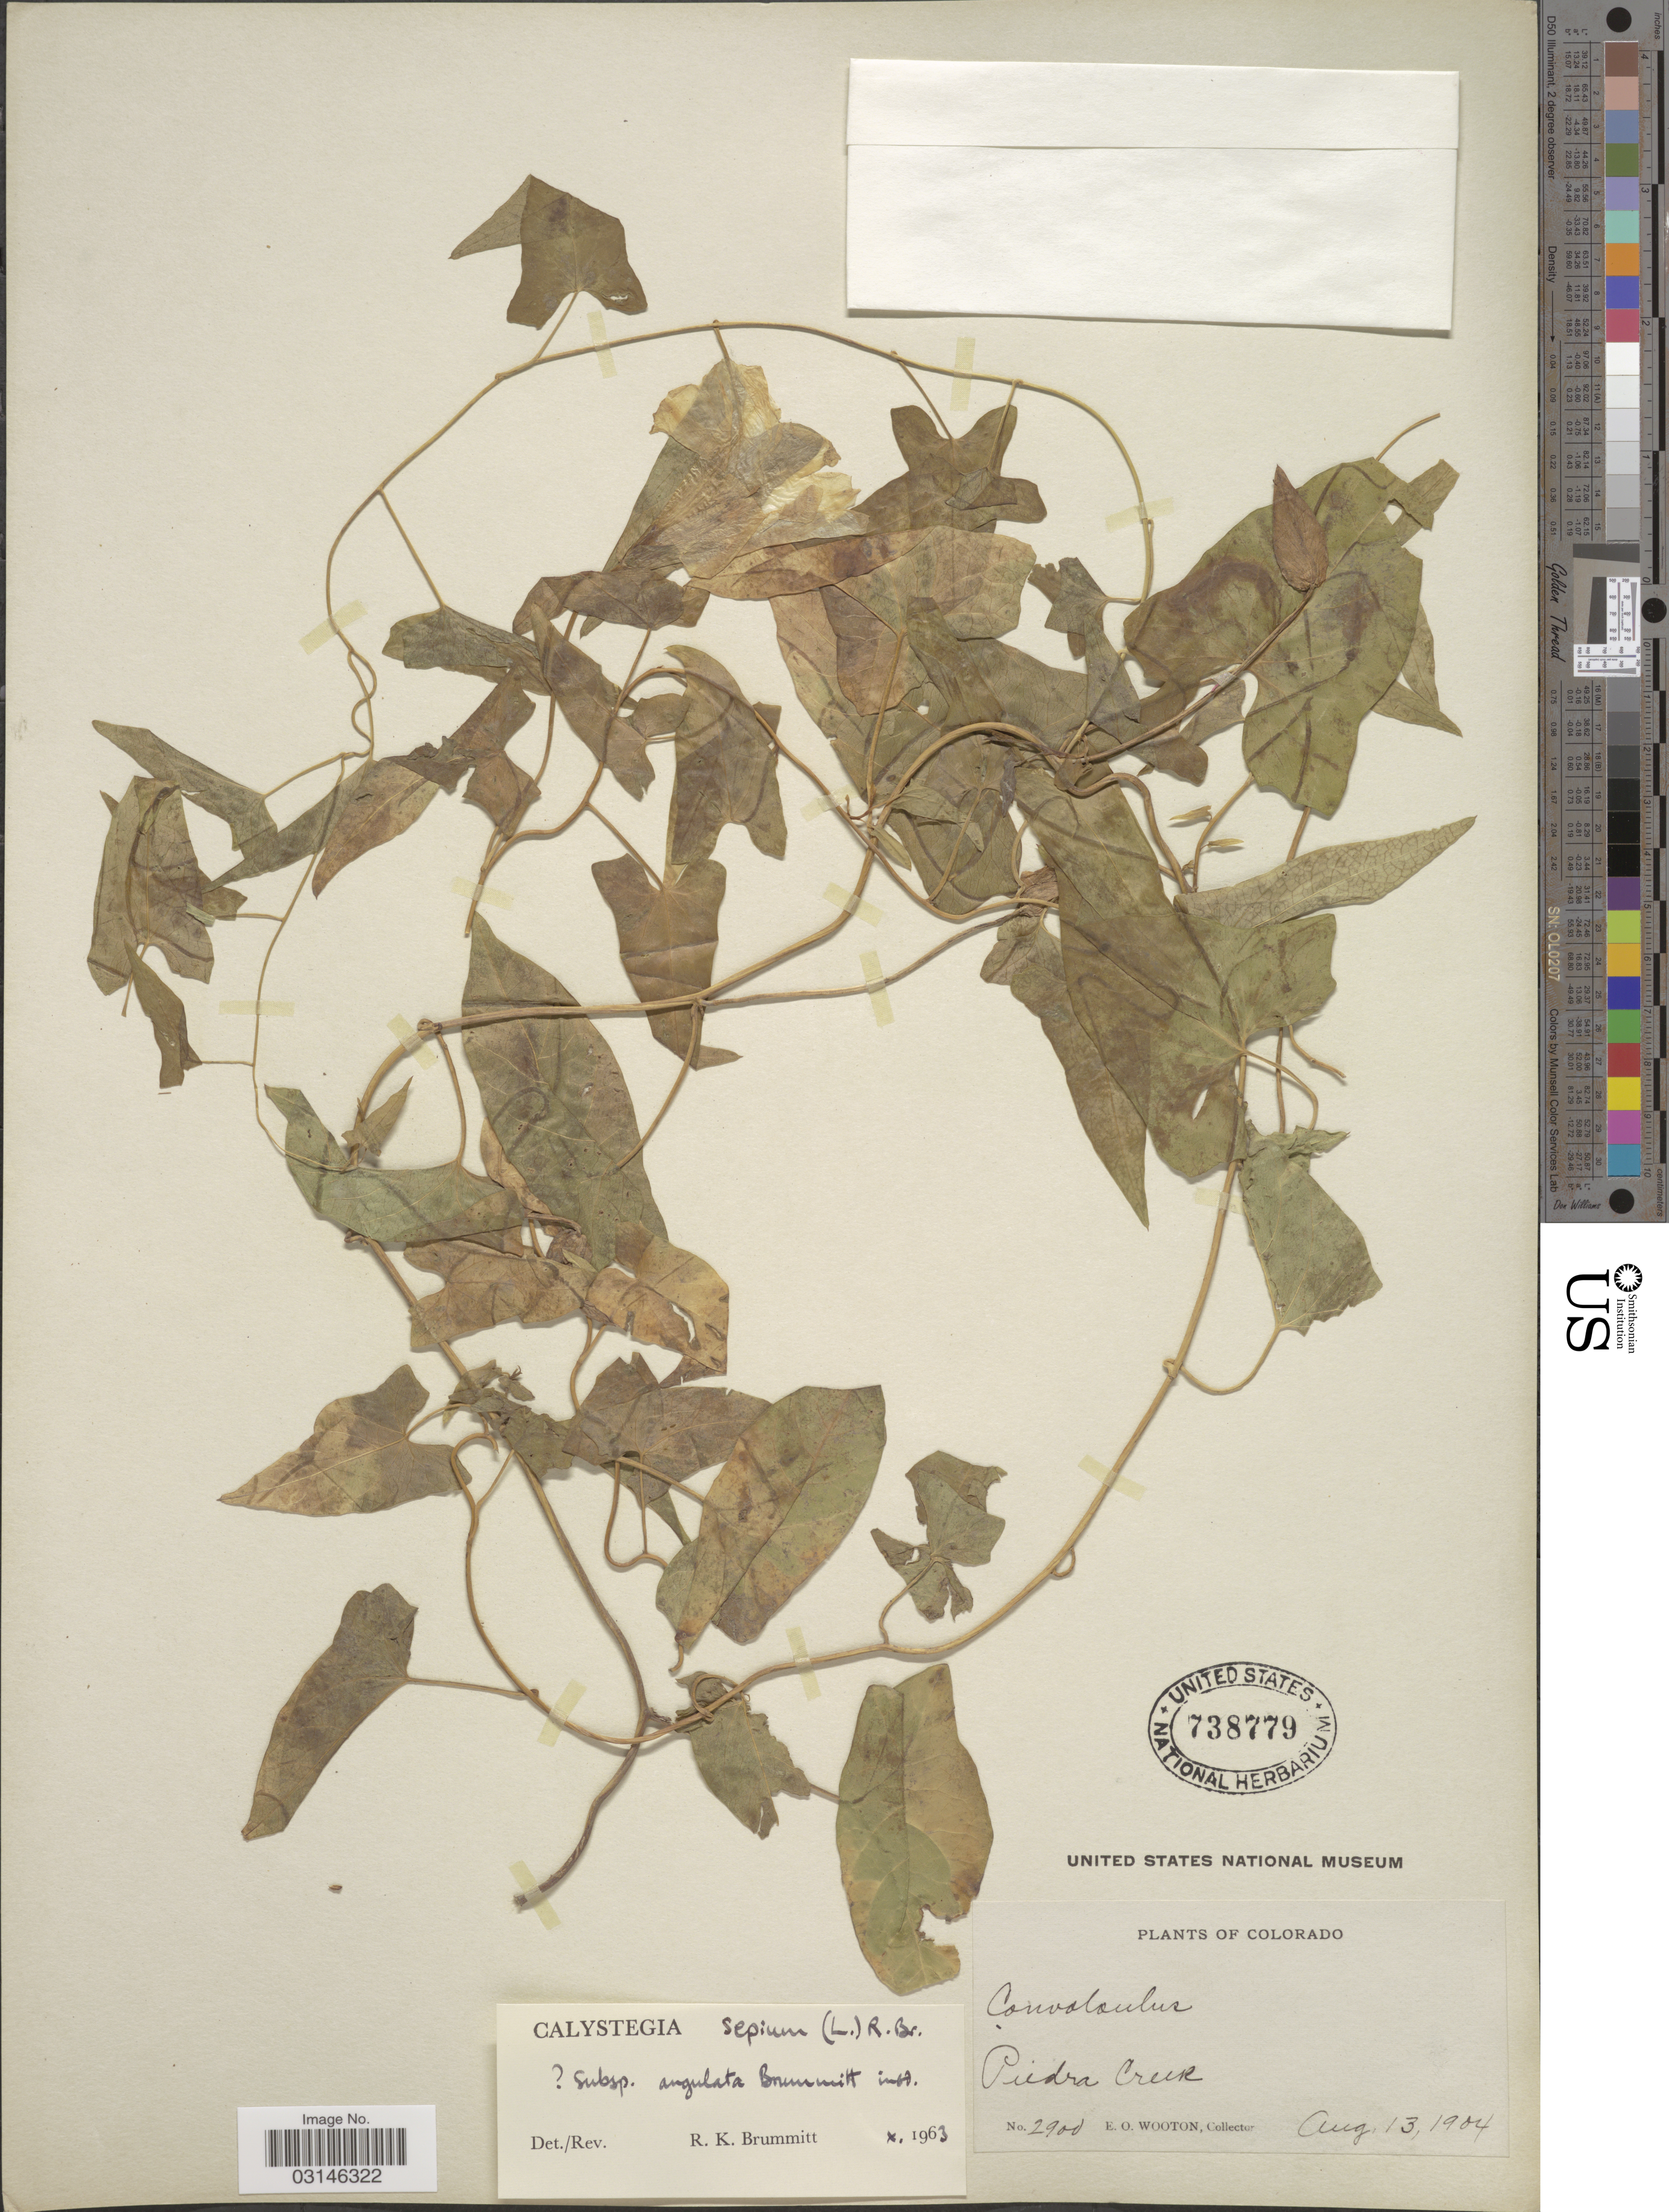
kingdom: Plantae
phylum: Tracheophyta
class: Magnoliopsida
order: Solanales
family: Convolvulaceae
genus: Calystegia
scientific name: Calystegia sepium subsp. angulata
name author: Brummitt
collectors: E. O. Wooton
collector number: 2900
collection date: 1904-08-13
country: United States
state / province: Colorado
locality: Piedra Creek.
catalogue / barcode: US 738779